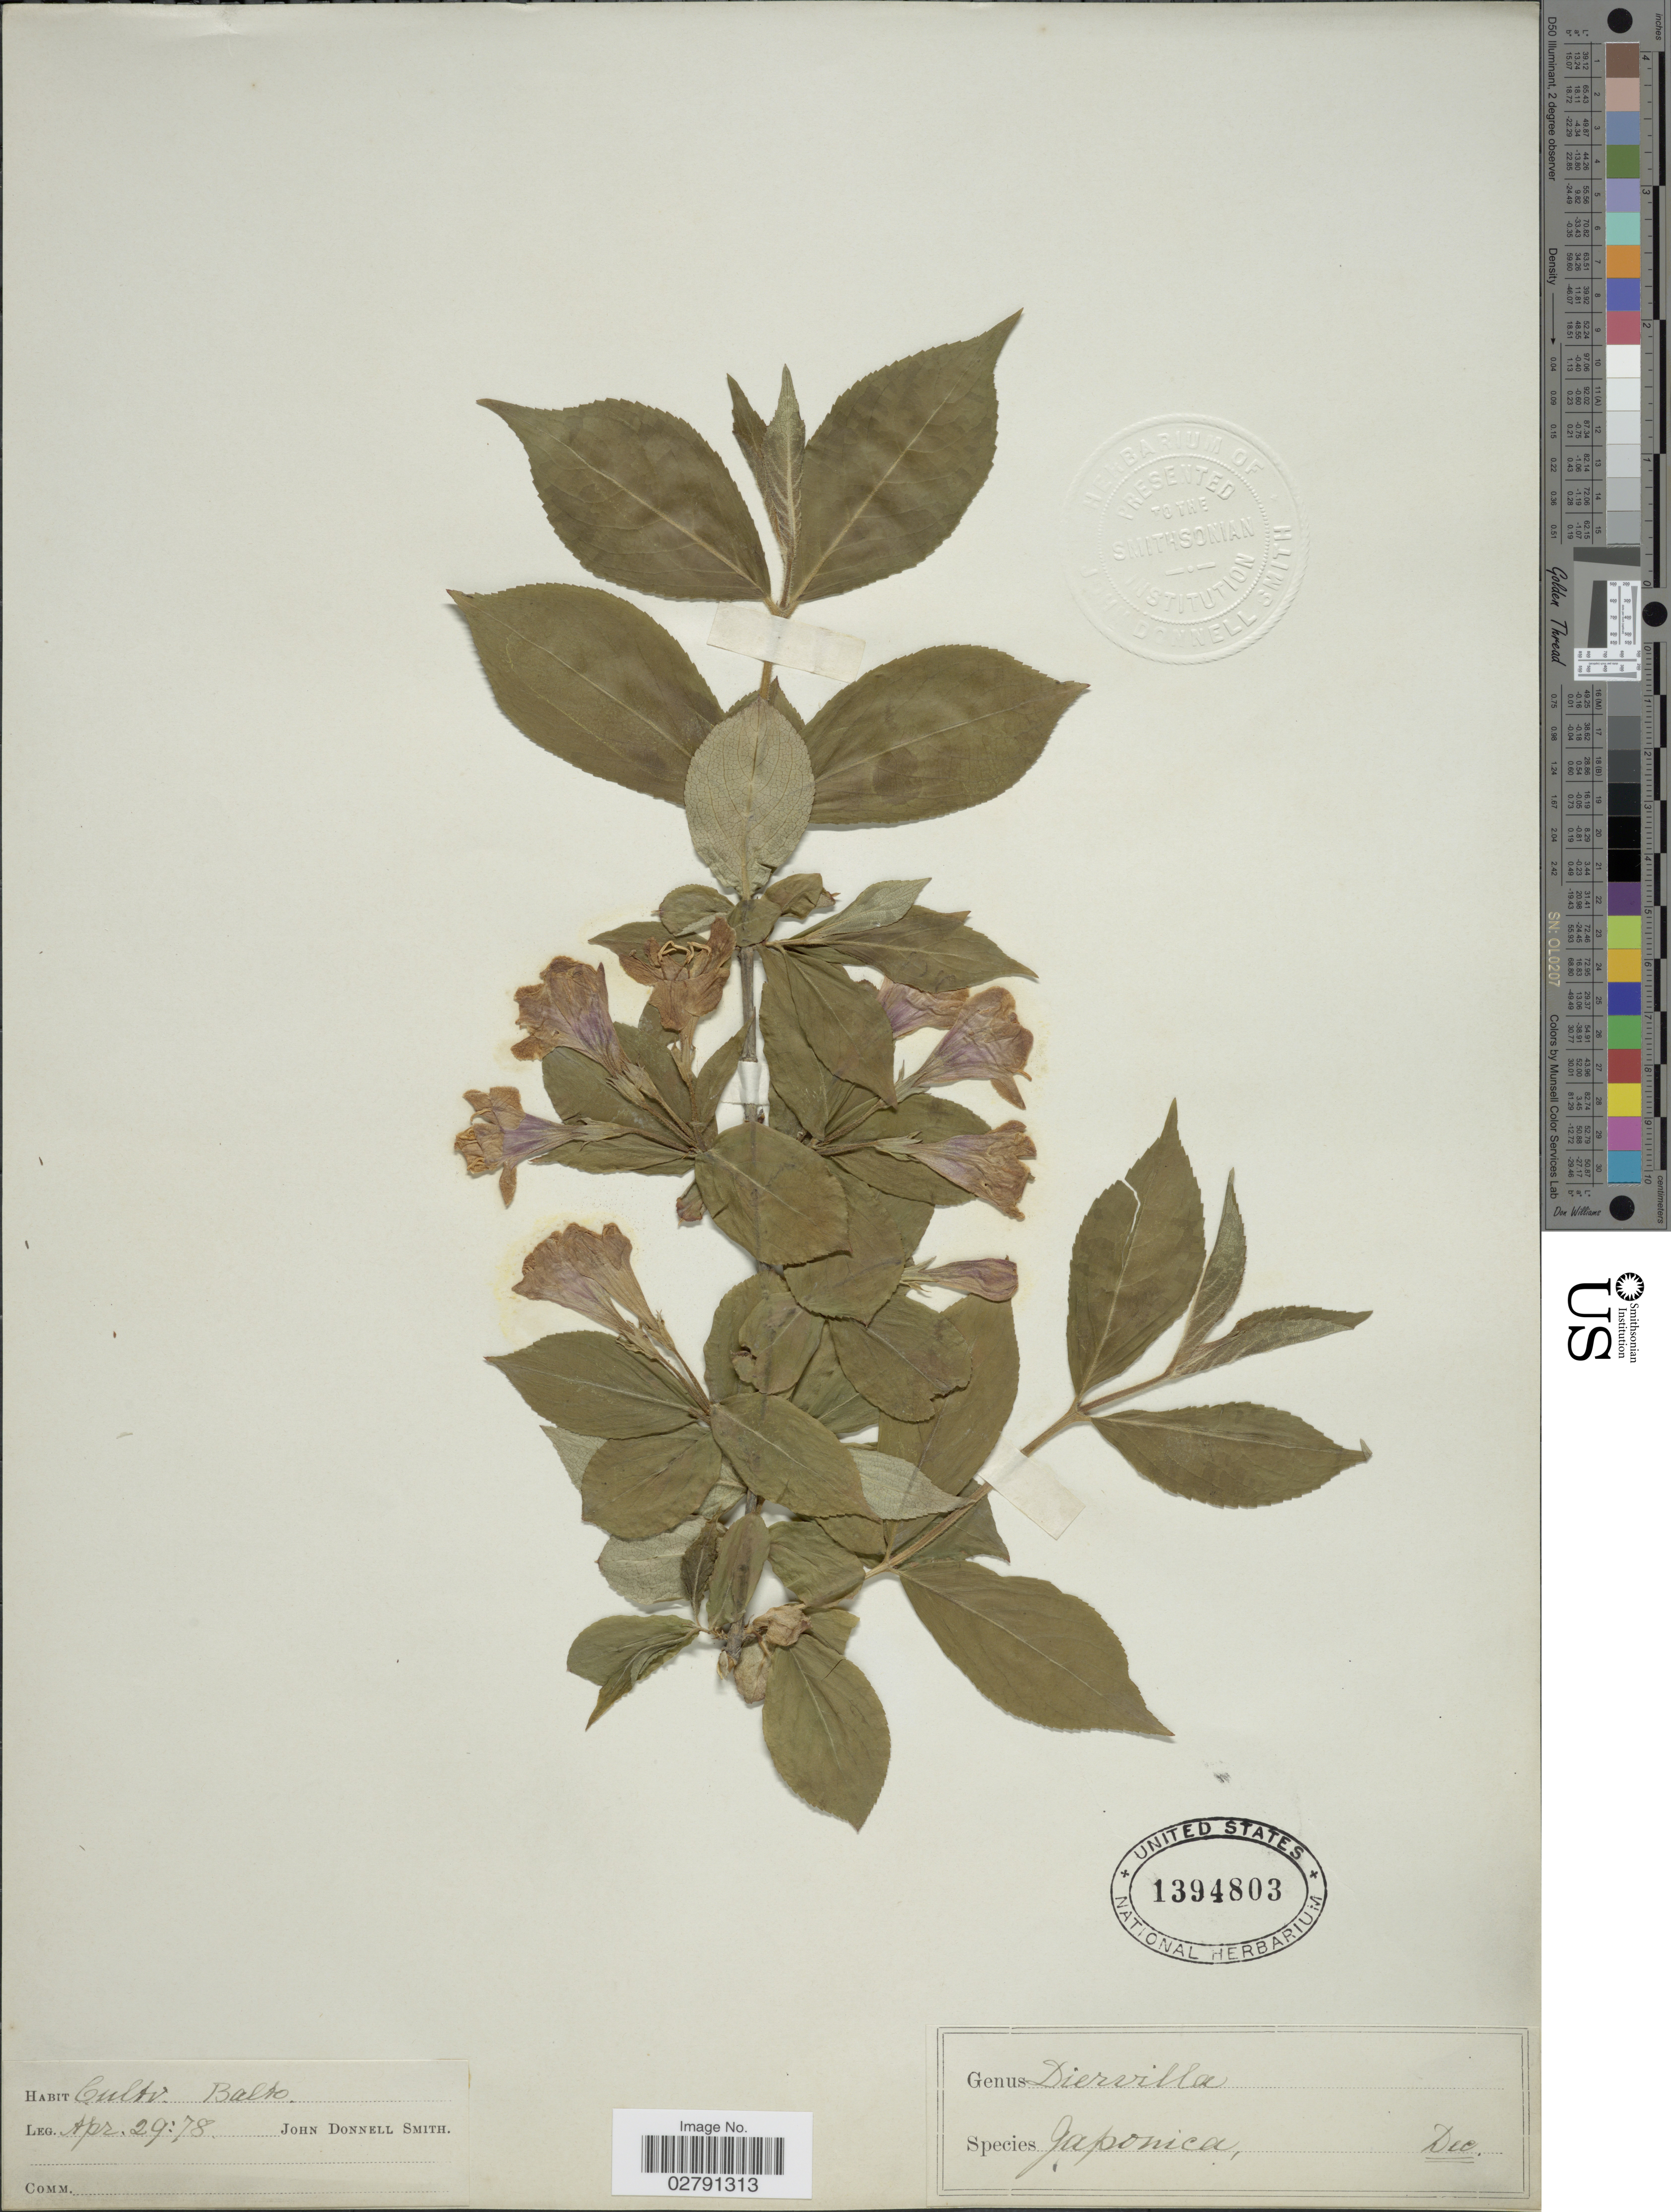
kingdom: Plantae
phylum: Tracheophyta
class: Magnoliopsida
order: Dipsacales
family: Caprifoliaceae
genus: Diervilla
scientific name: Diervilla japonica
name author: (Thunb.) DC.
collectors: J. Donnell Smith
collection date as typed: Transcribed d/m/y: 29/4/78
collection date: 1878-04-24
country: United States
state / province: Maryland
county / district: Baltimore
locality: Balto.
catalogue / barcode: US 1394803